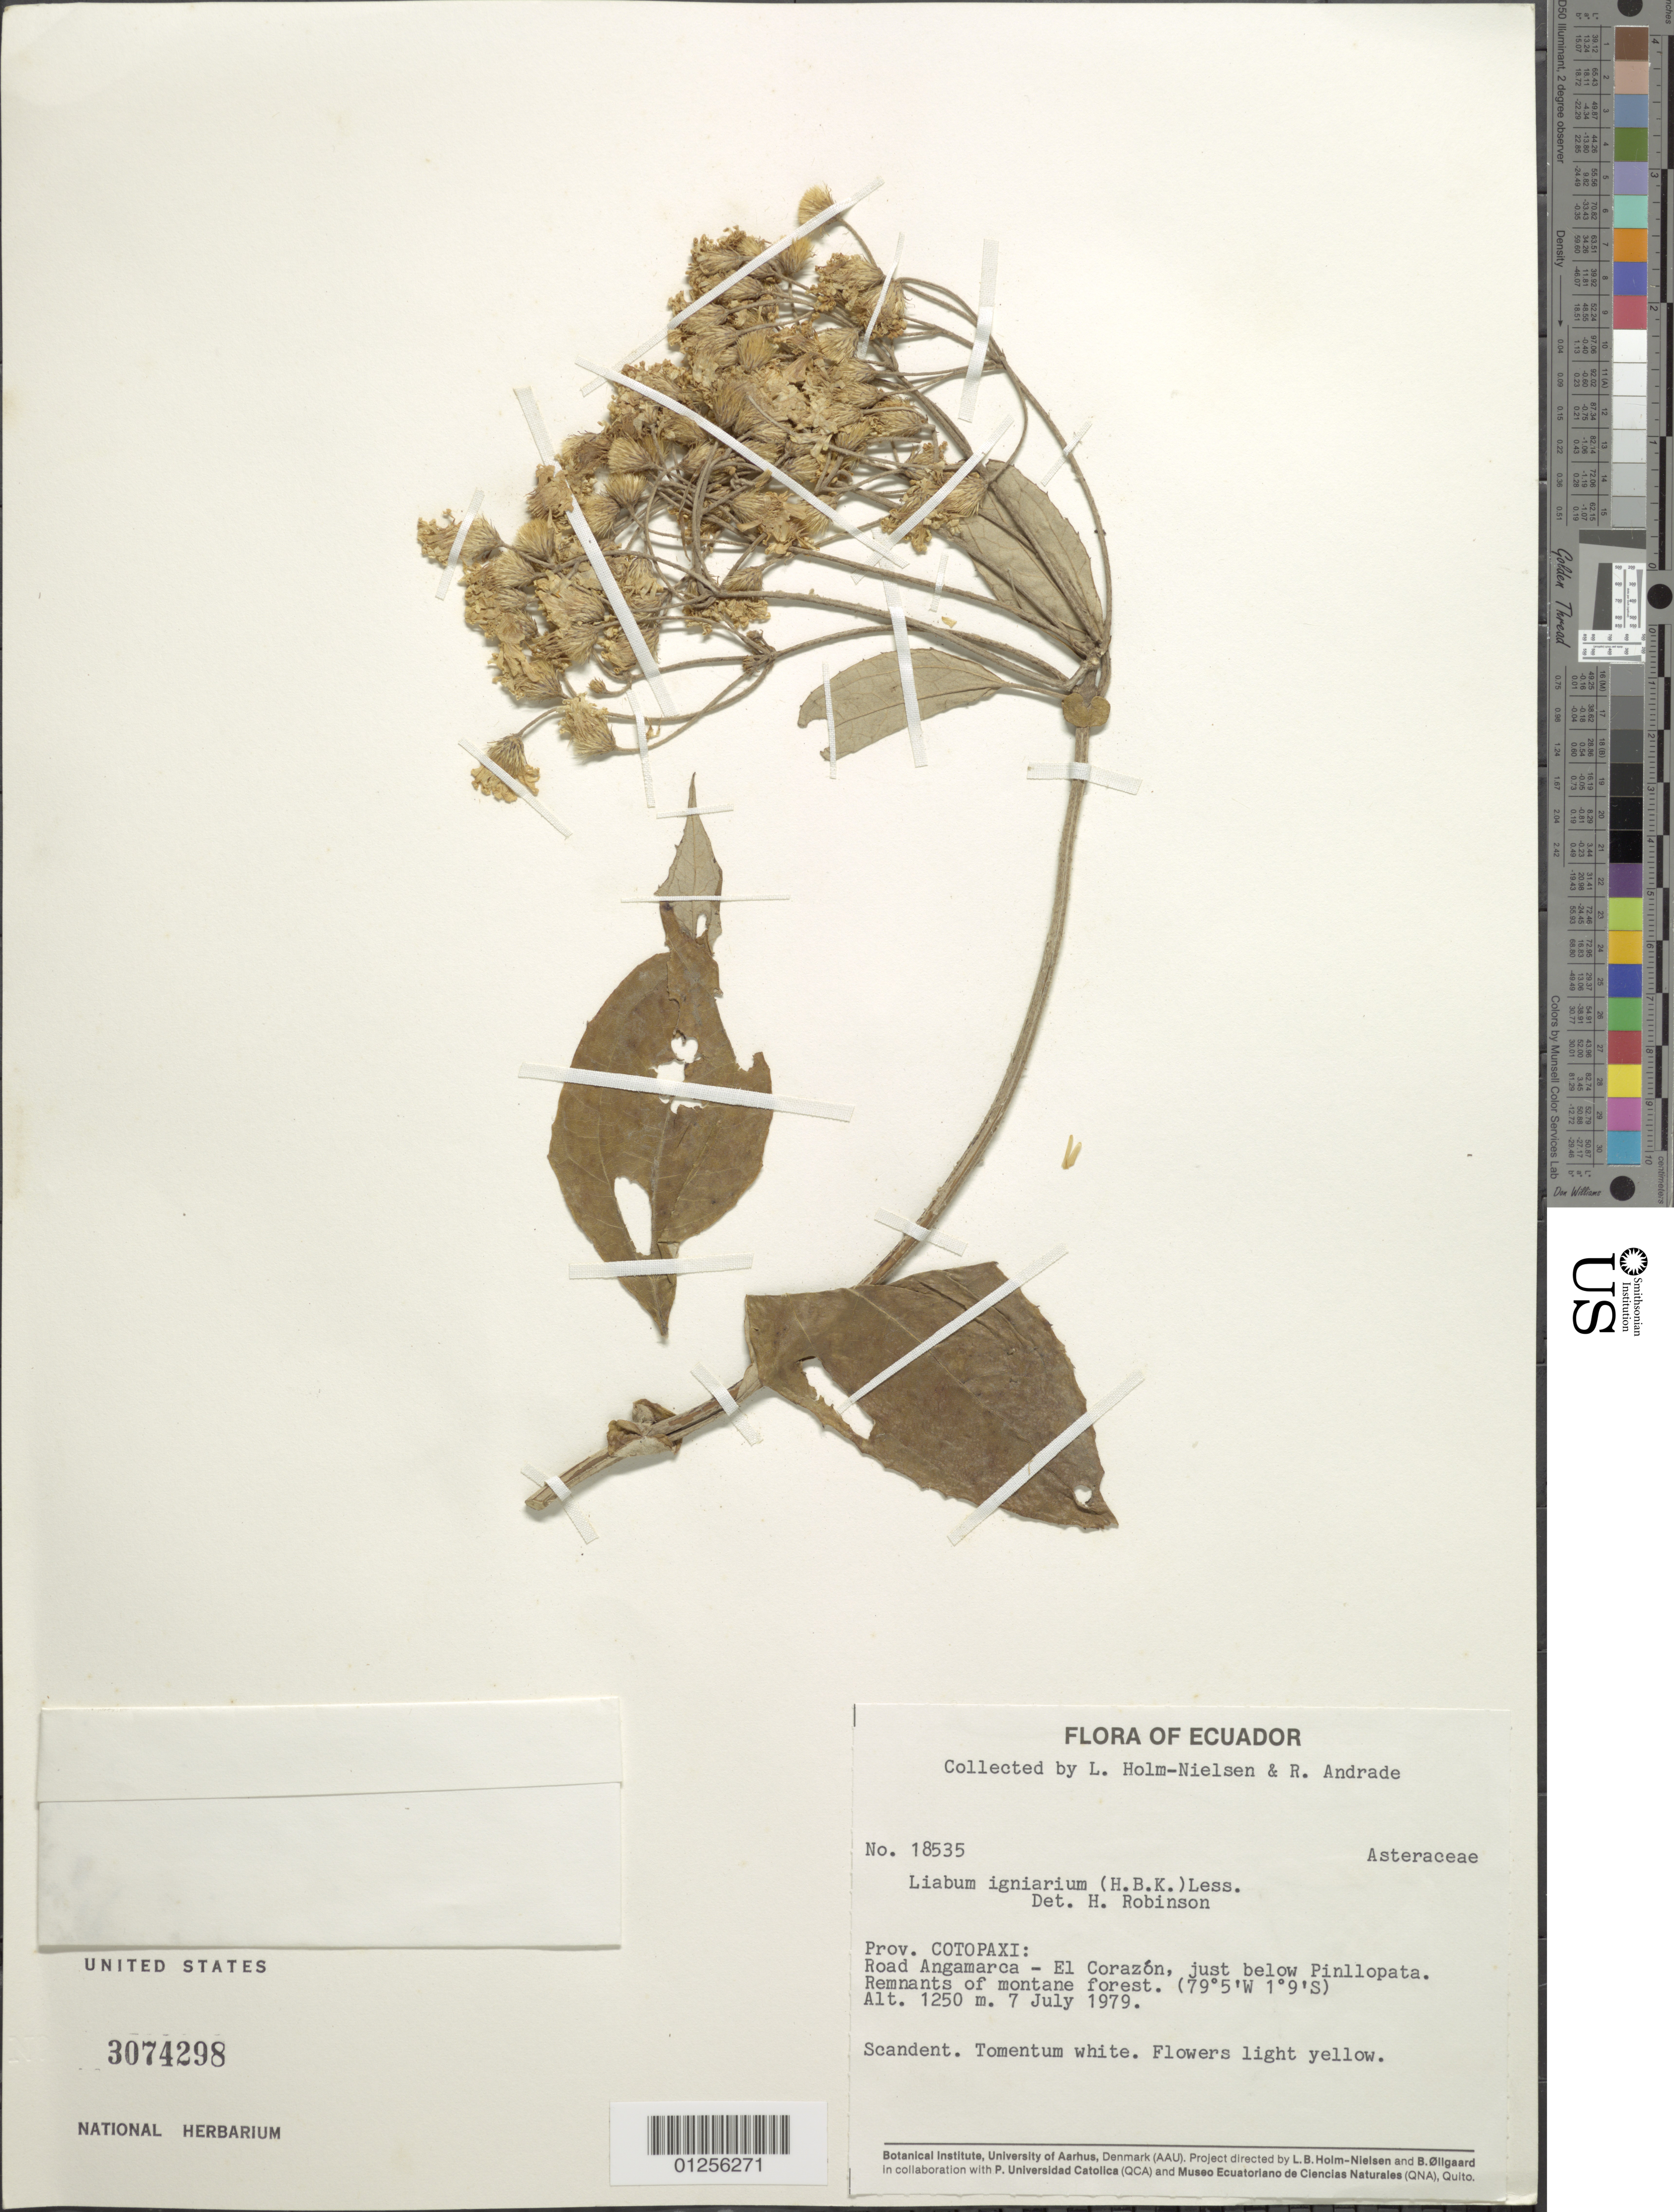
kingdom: Plantae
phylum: Tracheophyta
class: Magnoliopsida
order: Asterales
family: Asteraceae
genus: Liabum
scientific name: Liabum solidagineum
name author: (Kunth) Less.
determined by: Gutierrez, D. G.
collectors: L. B. Holm-Nielsen & R. Andrade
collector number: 18535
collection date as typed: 7 July 1979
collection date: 1979-07-07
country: Ecuador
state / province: Cotopaxi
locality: Road Amamarca - El Corazon, just below Pinllopata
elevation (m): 1250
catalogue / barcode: US 3074298